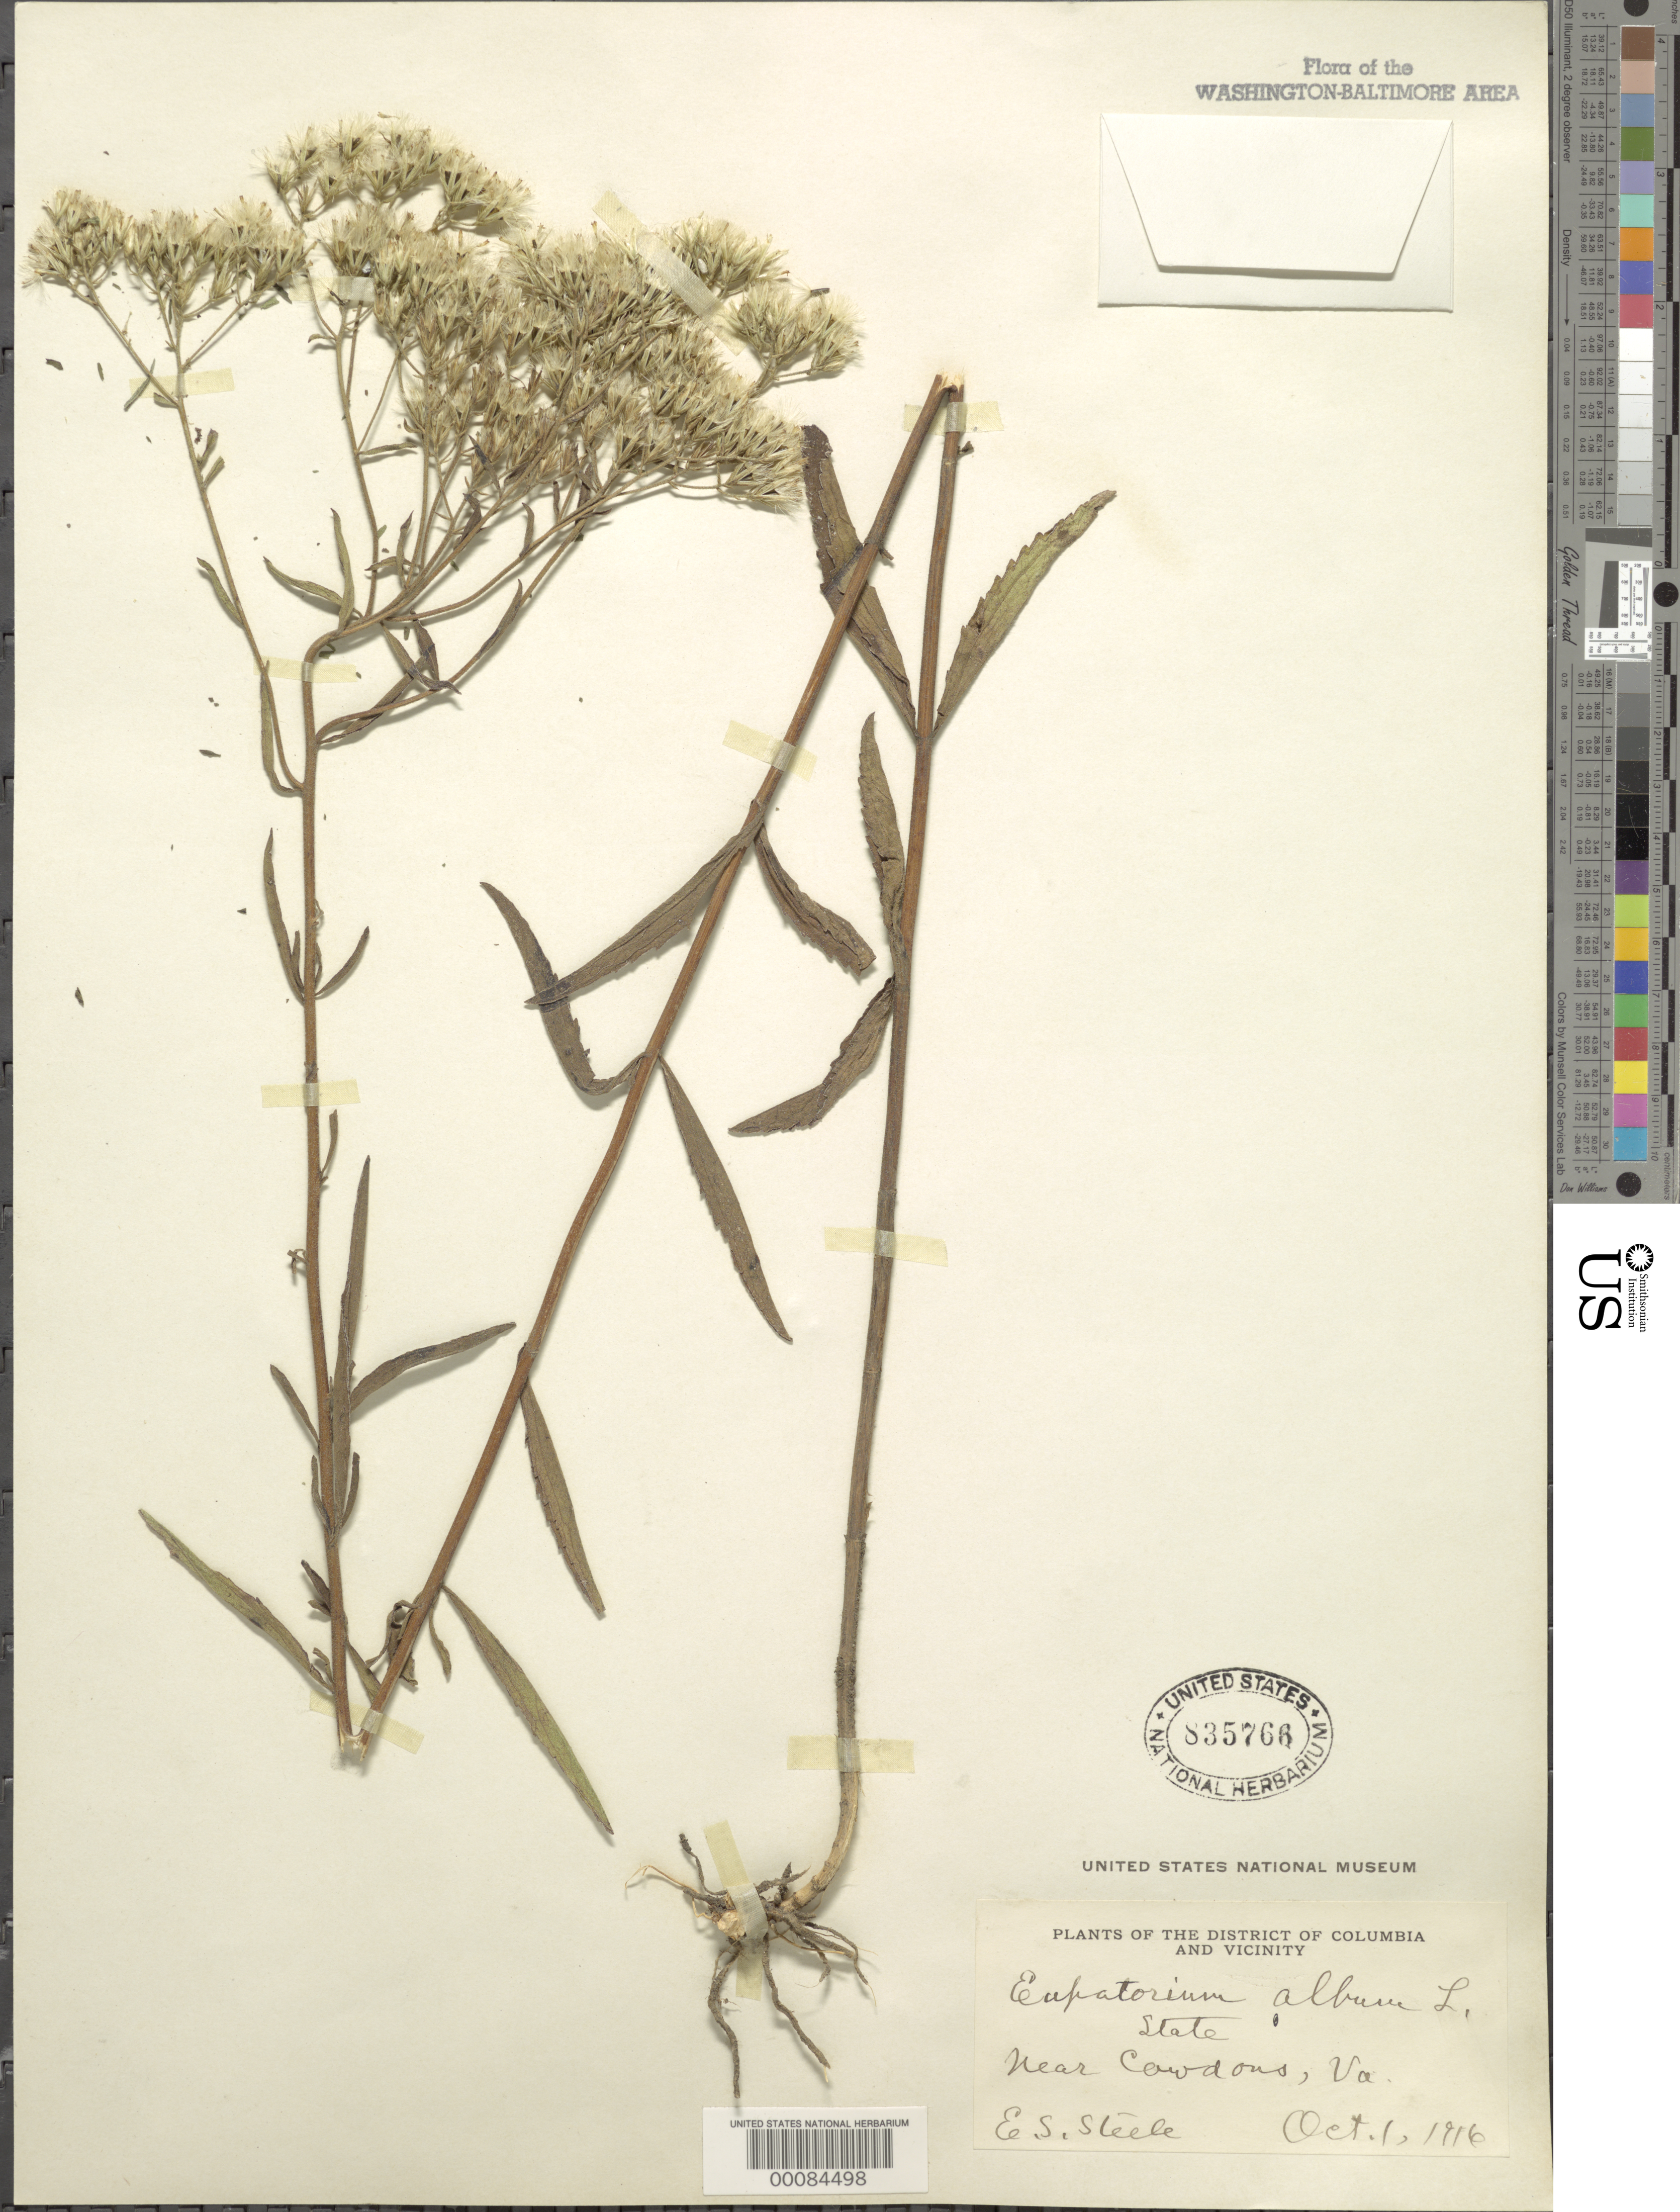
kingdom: Plantae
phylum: Tracheophyta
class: Magnoliopsida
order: Asterales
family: Asteraceae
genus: Eupatorium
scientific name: Eupatorium album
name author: L.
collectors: E. Steele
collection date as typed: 01 Oct 1916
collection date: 1916-10-01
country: United States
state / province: Virginia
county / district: Arlington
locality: Near Cowdens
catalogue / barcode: US 835766